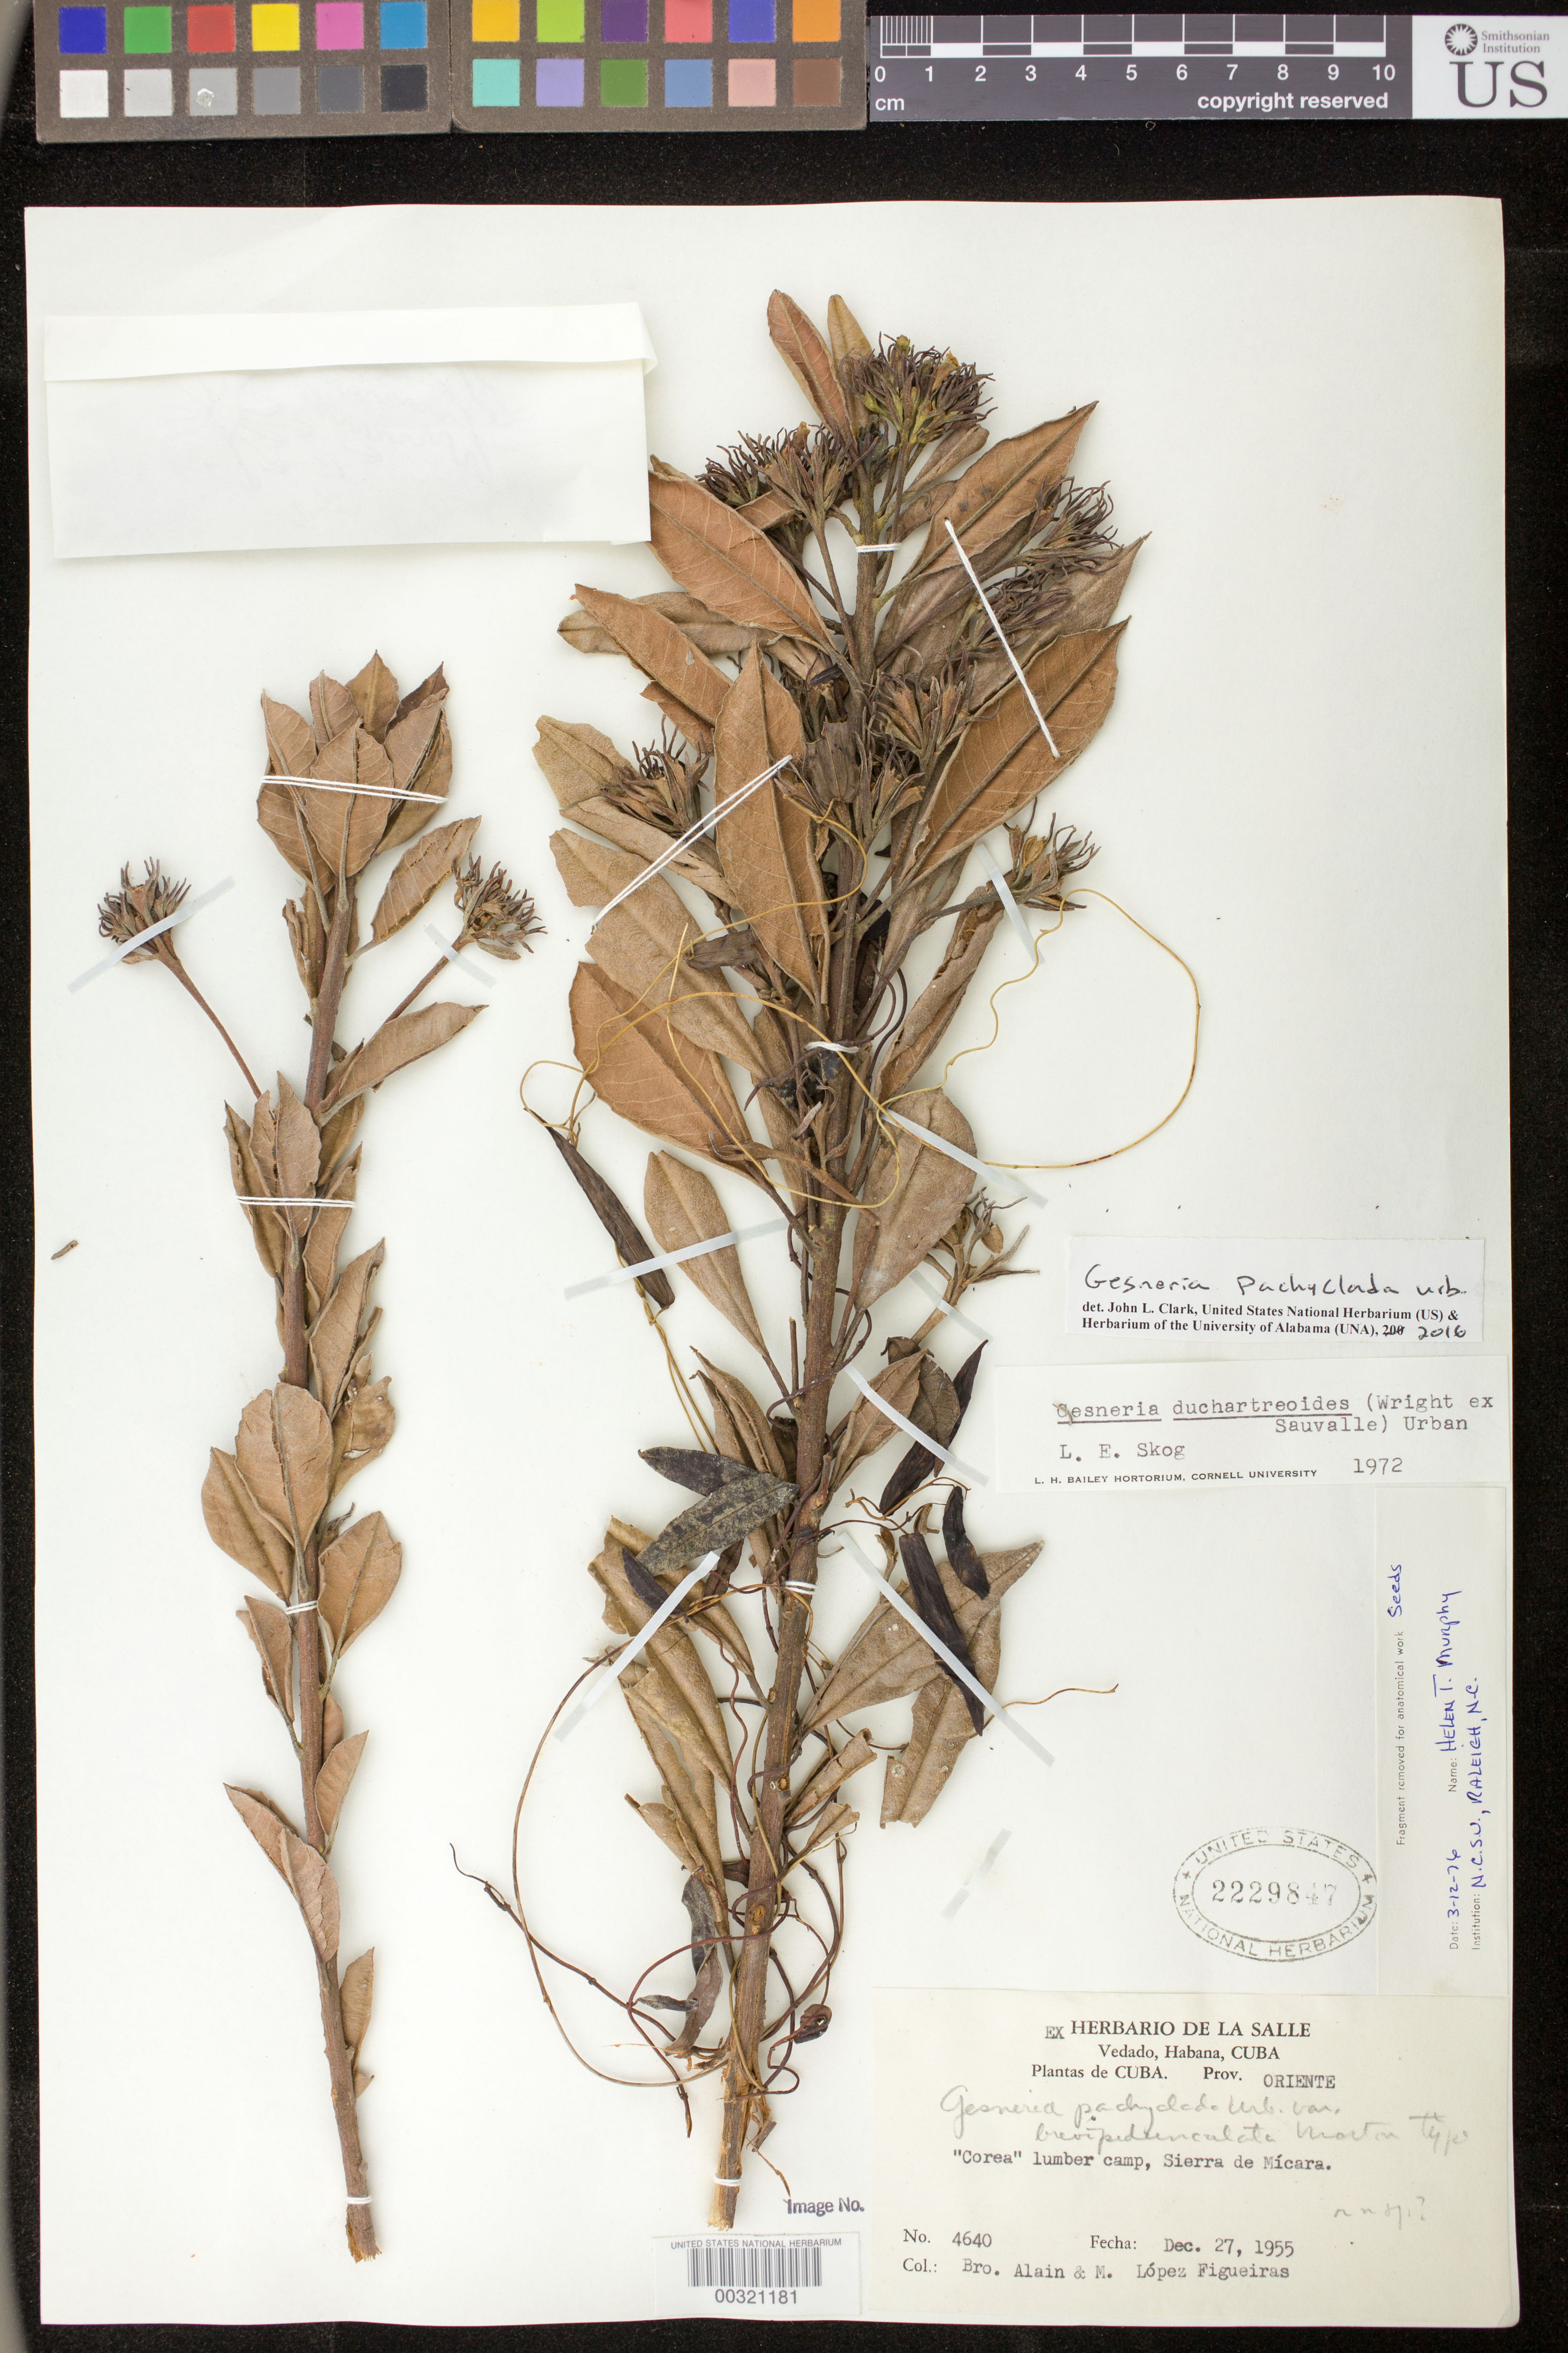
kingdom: Plantae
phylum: Tracheophyta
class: Magnoliopsida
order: Lamiales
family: Gesneriaceae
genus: Gesneria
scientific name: Gesneria pachyclada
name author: Urb.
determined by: Clark, J. L., (SEL), The Marie Selby Botanical Garden (UNITED STATES)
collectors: A. H. Liogier & M. Lopéz-F.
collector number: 4640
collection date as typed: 27 Dec 1955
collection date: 1955-12-27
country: Cuba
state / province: Oriente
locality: Prov. Oriente, "Corea" lumber camp, Sierra de Micara [SEL: Prov. Oriente, Charrascales, Sierra de Mícara; HAC: "Batey de Corea, Sierra de Mícara"]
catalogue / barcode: US 2229847